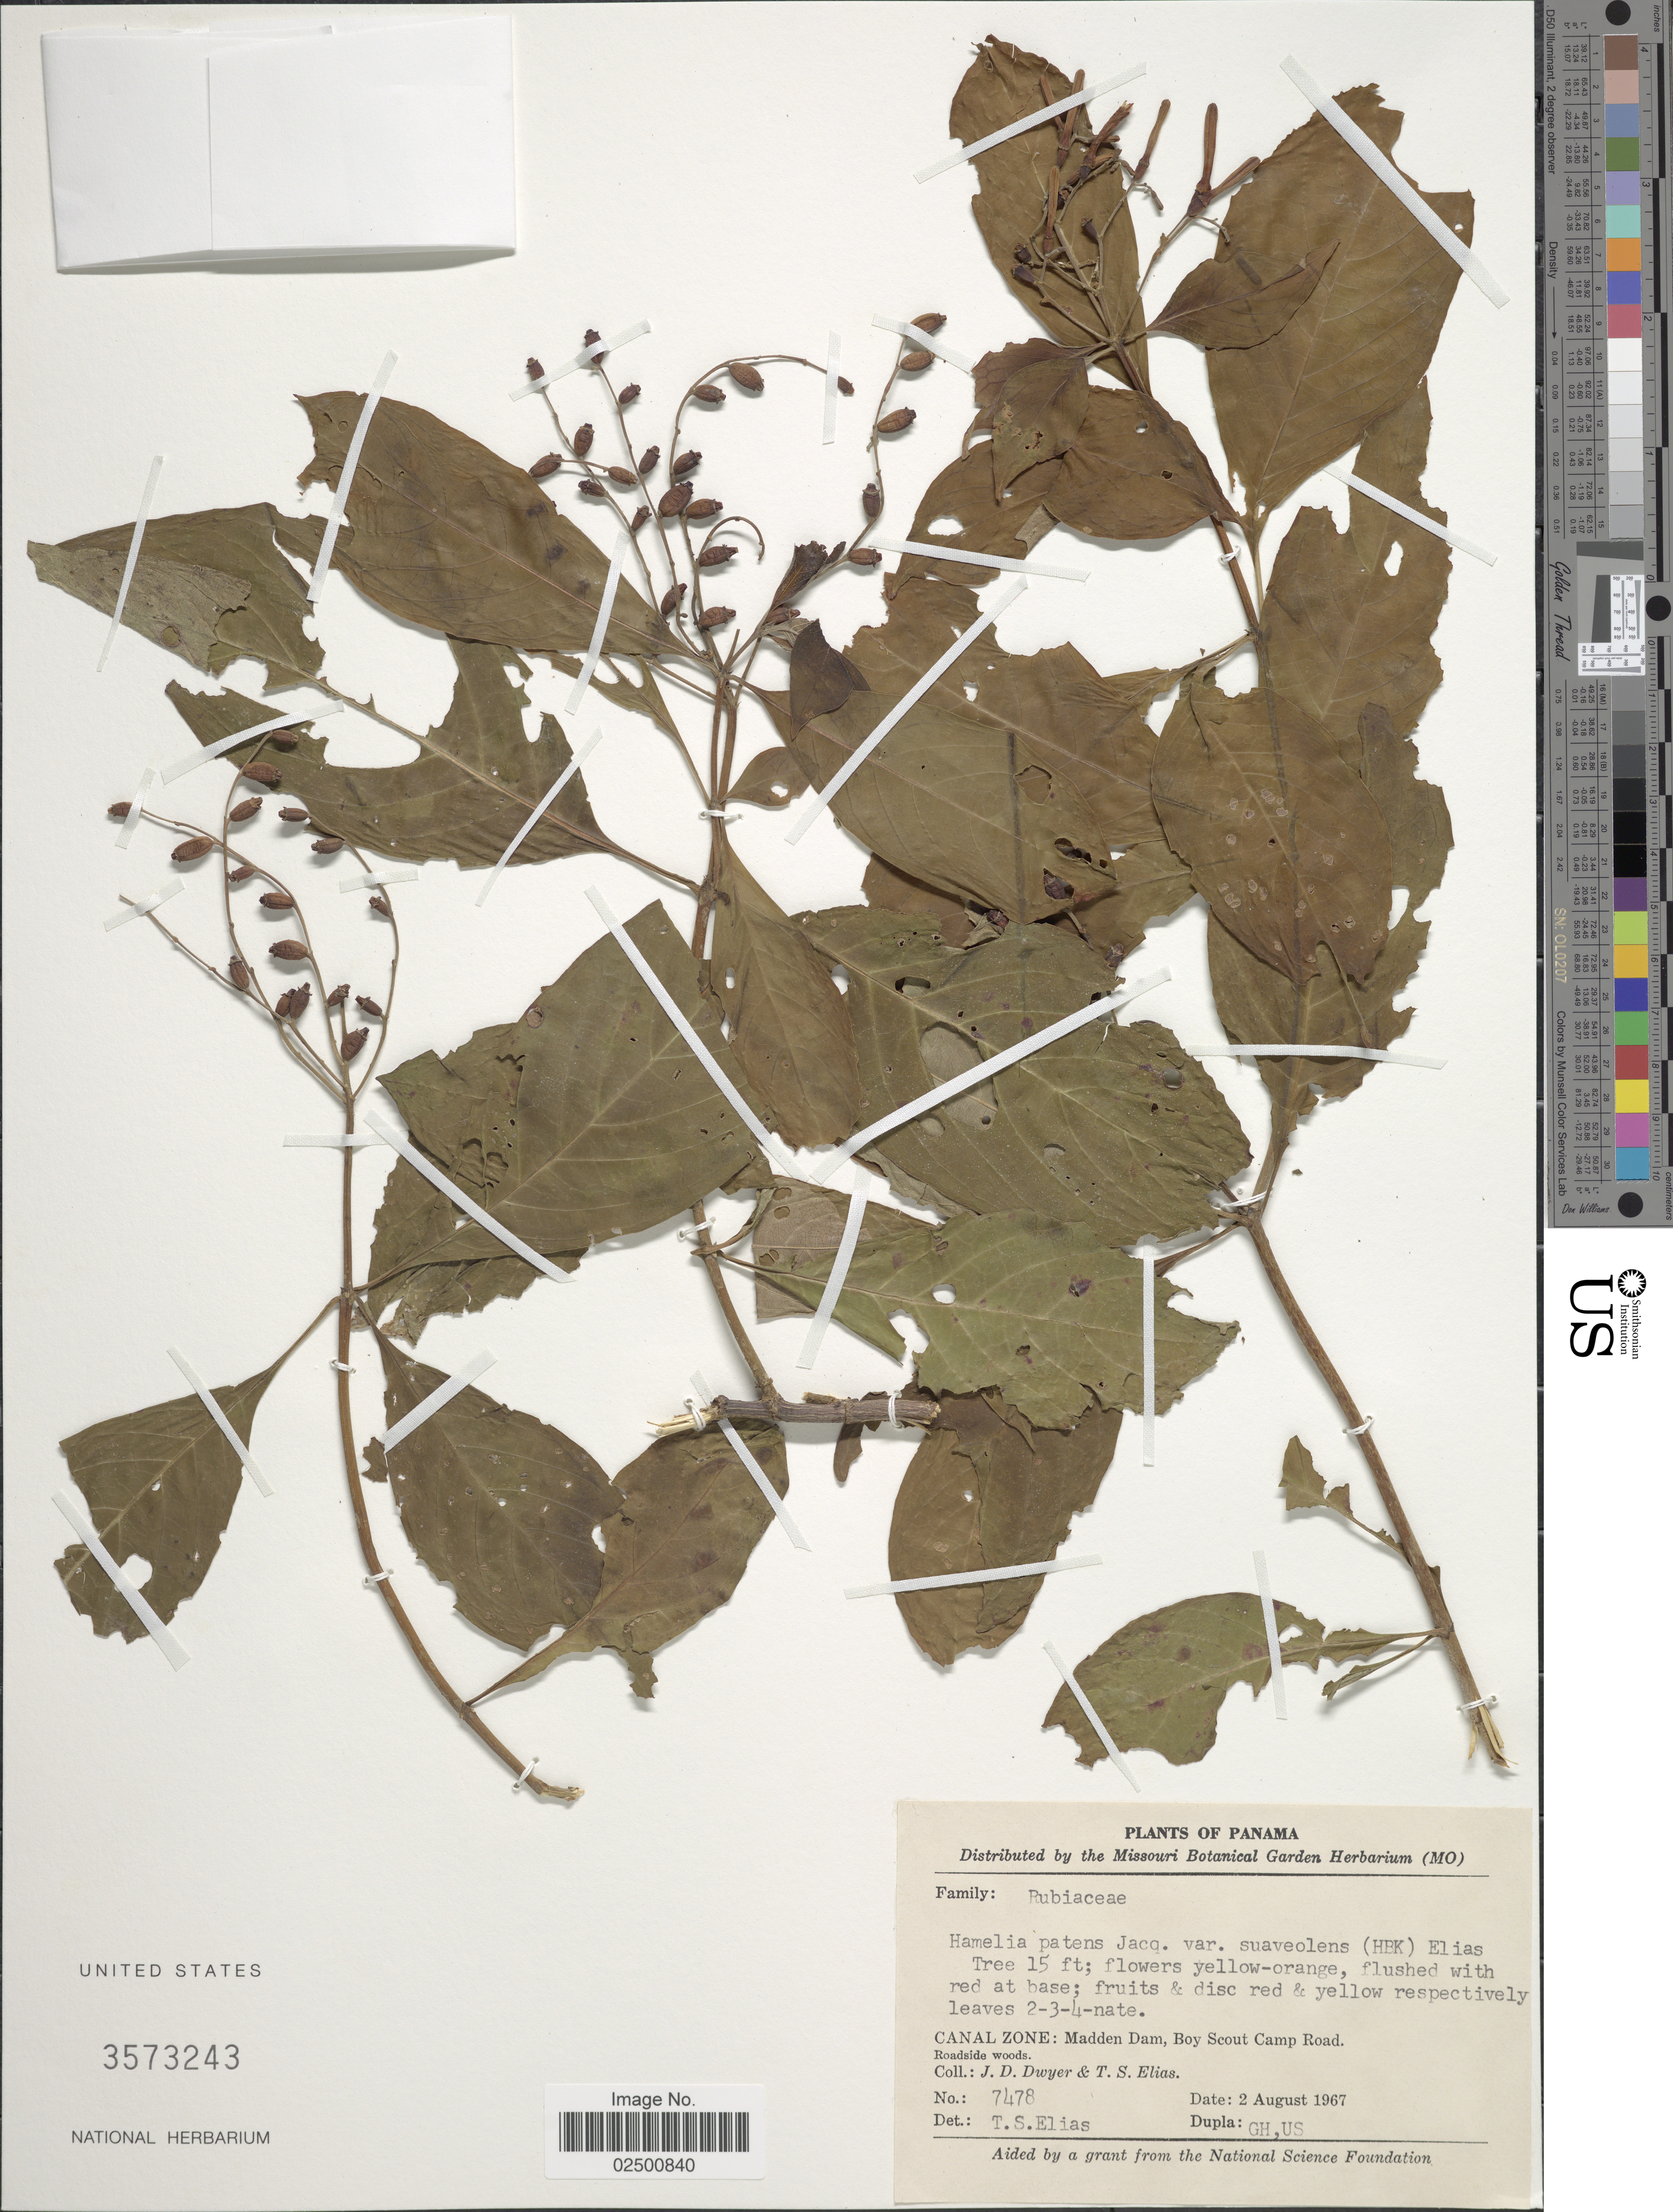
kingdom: Plantae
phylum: Tracheophyta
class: Magnoliopsida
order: Gentianales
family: Rubiaceae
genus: Hamelia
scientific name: Hamelia patens var. suaveolens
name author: (Kunth)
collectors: J. D. Dwyer & T. S. Elias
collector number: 7478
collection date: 1967-08-02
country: Panama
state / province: Colón / Panamá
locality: Canal Zone: Madden Dam, Boy Scout Camp Road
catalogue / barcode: US 3573243